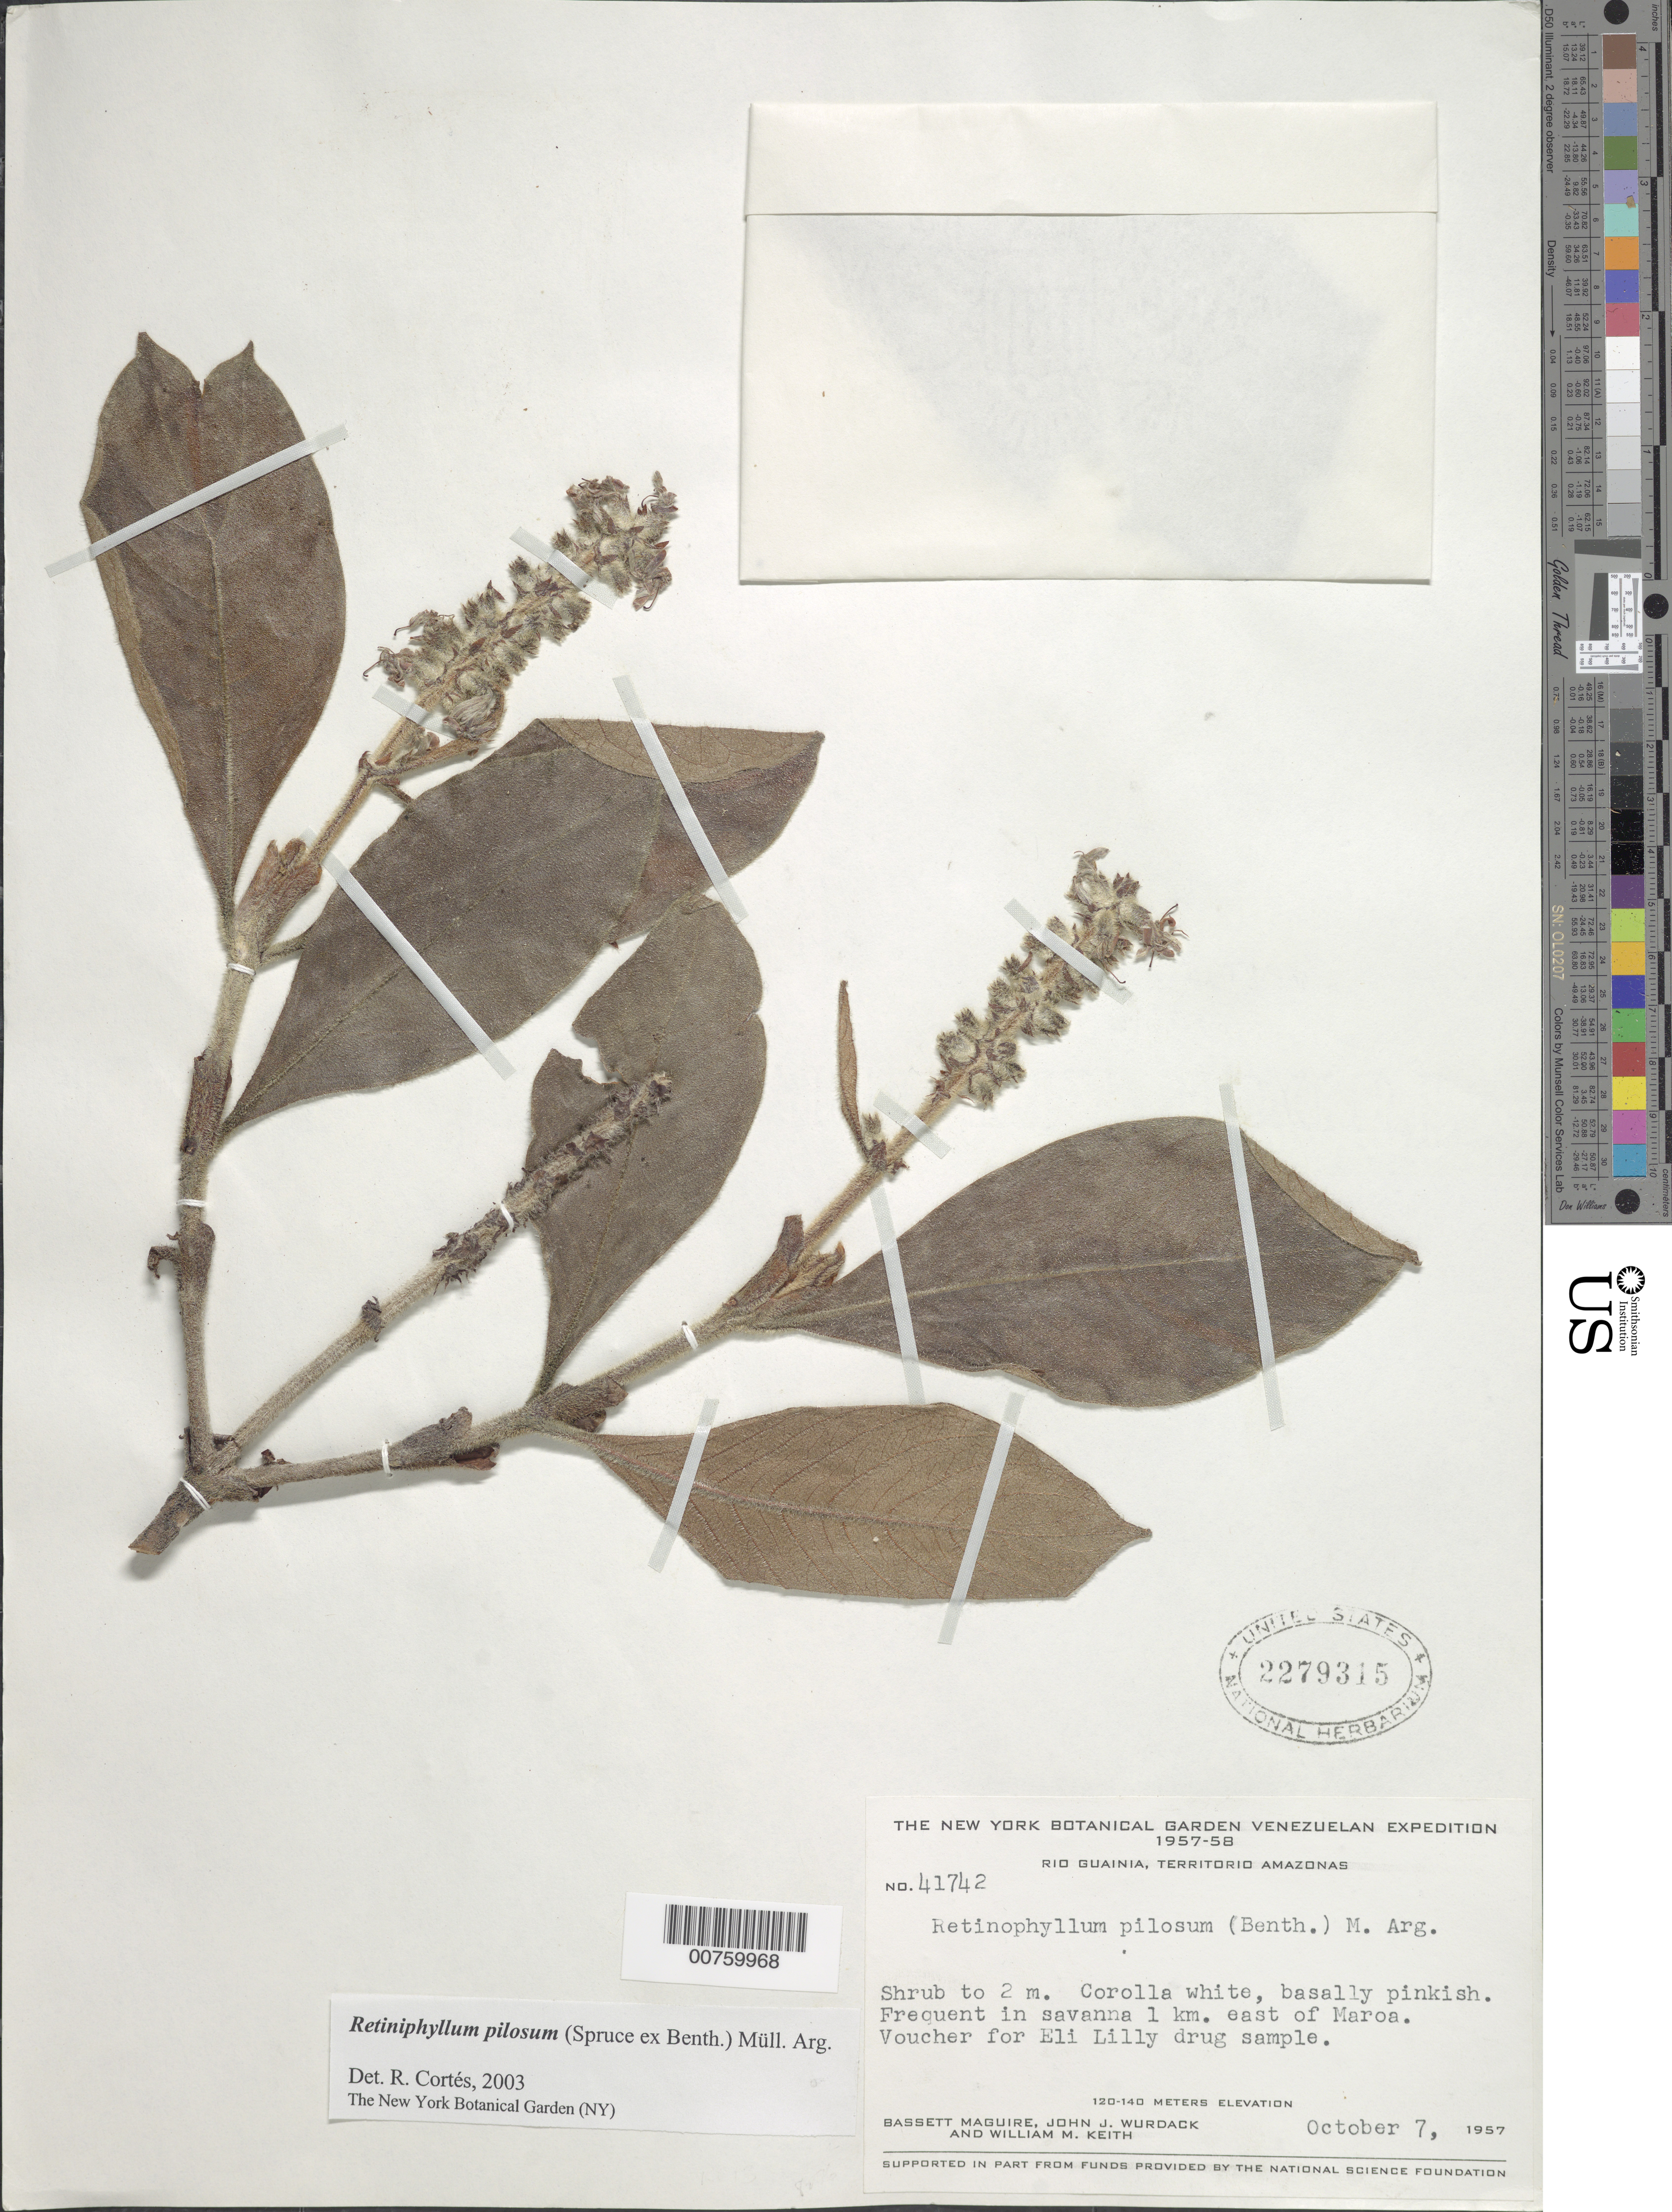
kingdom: Plantae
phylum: Tracheophyta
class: Magnoliopsida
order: Gentianales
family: Rubiaceae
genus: Retiniphyllum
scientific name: Retiniphyllum pilosum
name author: (Spruce ex Benth.) Müll. Arg.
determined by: Cortes R., G.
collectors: B. Maguire, J. J. Wurdack & W. Keith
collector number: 41742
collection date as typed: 7-Oct-57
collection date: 1957-10-07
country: Venezuela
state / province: Amazonas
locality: Río Guainía, 1 km E of Maroa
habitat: Savanna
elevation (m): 120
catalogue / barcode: US 2279315